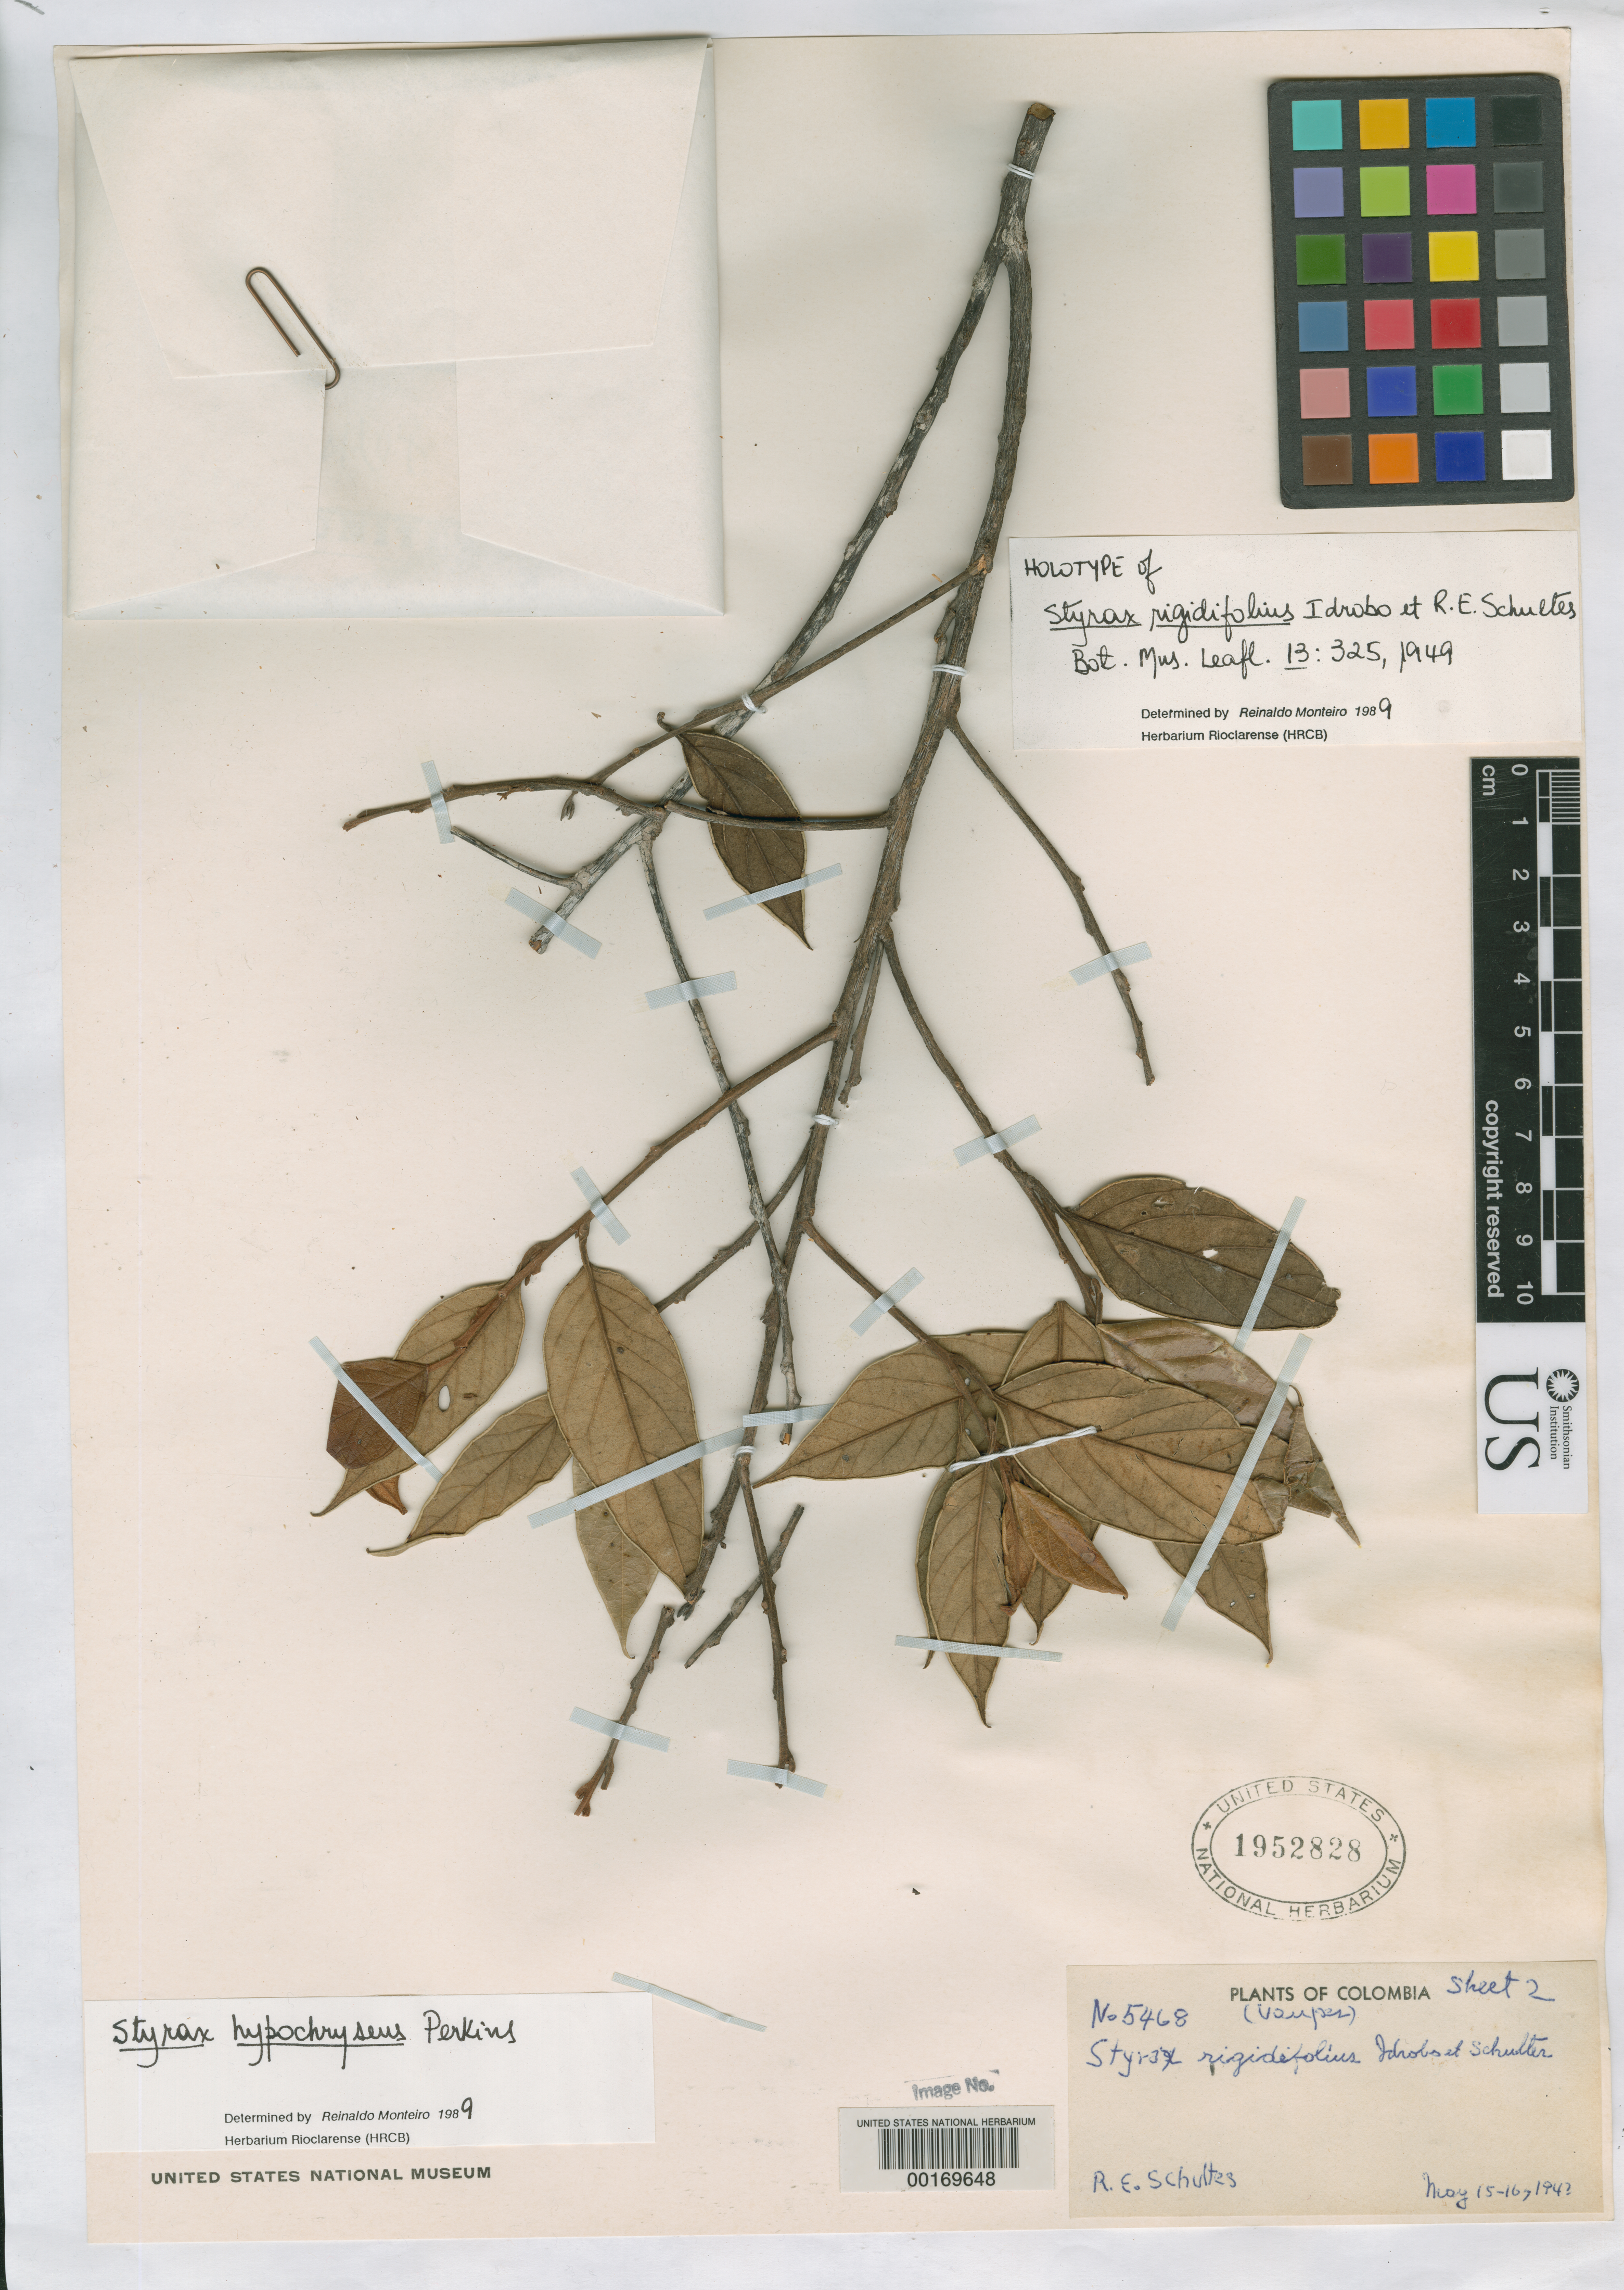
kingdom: Plantae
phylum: Tracheophyta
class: Magnoliopsida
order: Ericales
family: Styracaceae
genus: Styrax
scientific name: Styrax rigidifolius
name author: Idrobo & R.E. Schult.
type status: Holotype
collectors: R. E. Schultes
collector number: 5468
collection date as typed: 15 May 1943 to 16 May 1943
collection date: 1943-05-15/1943-05-16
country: Colombia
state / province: Vaupés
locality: Macaya - Ajaju River confluence, Mount Chiriquete.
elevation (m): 5182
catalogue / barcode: US 1952828